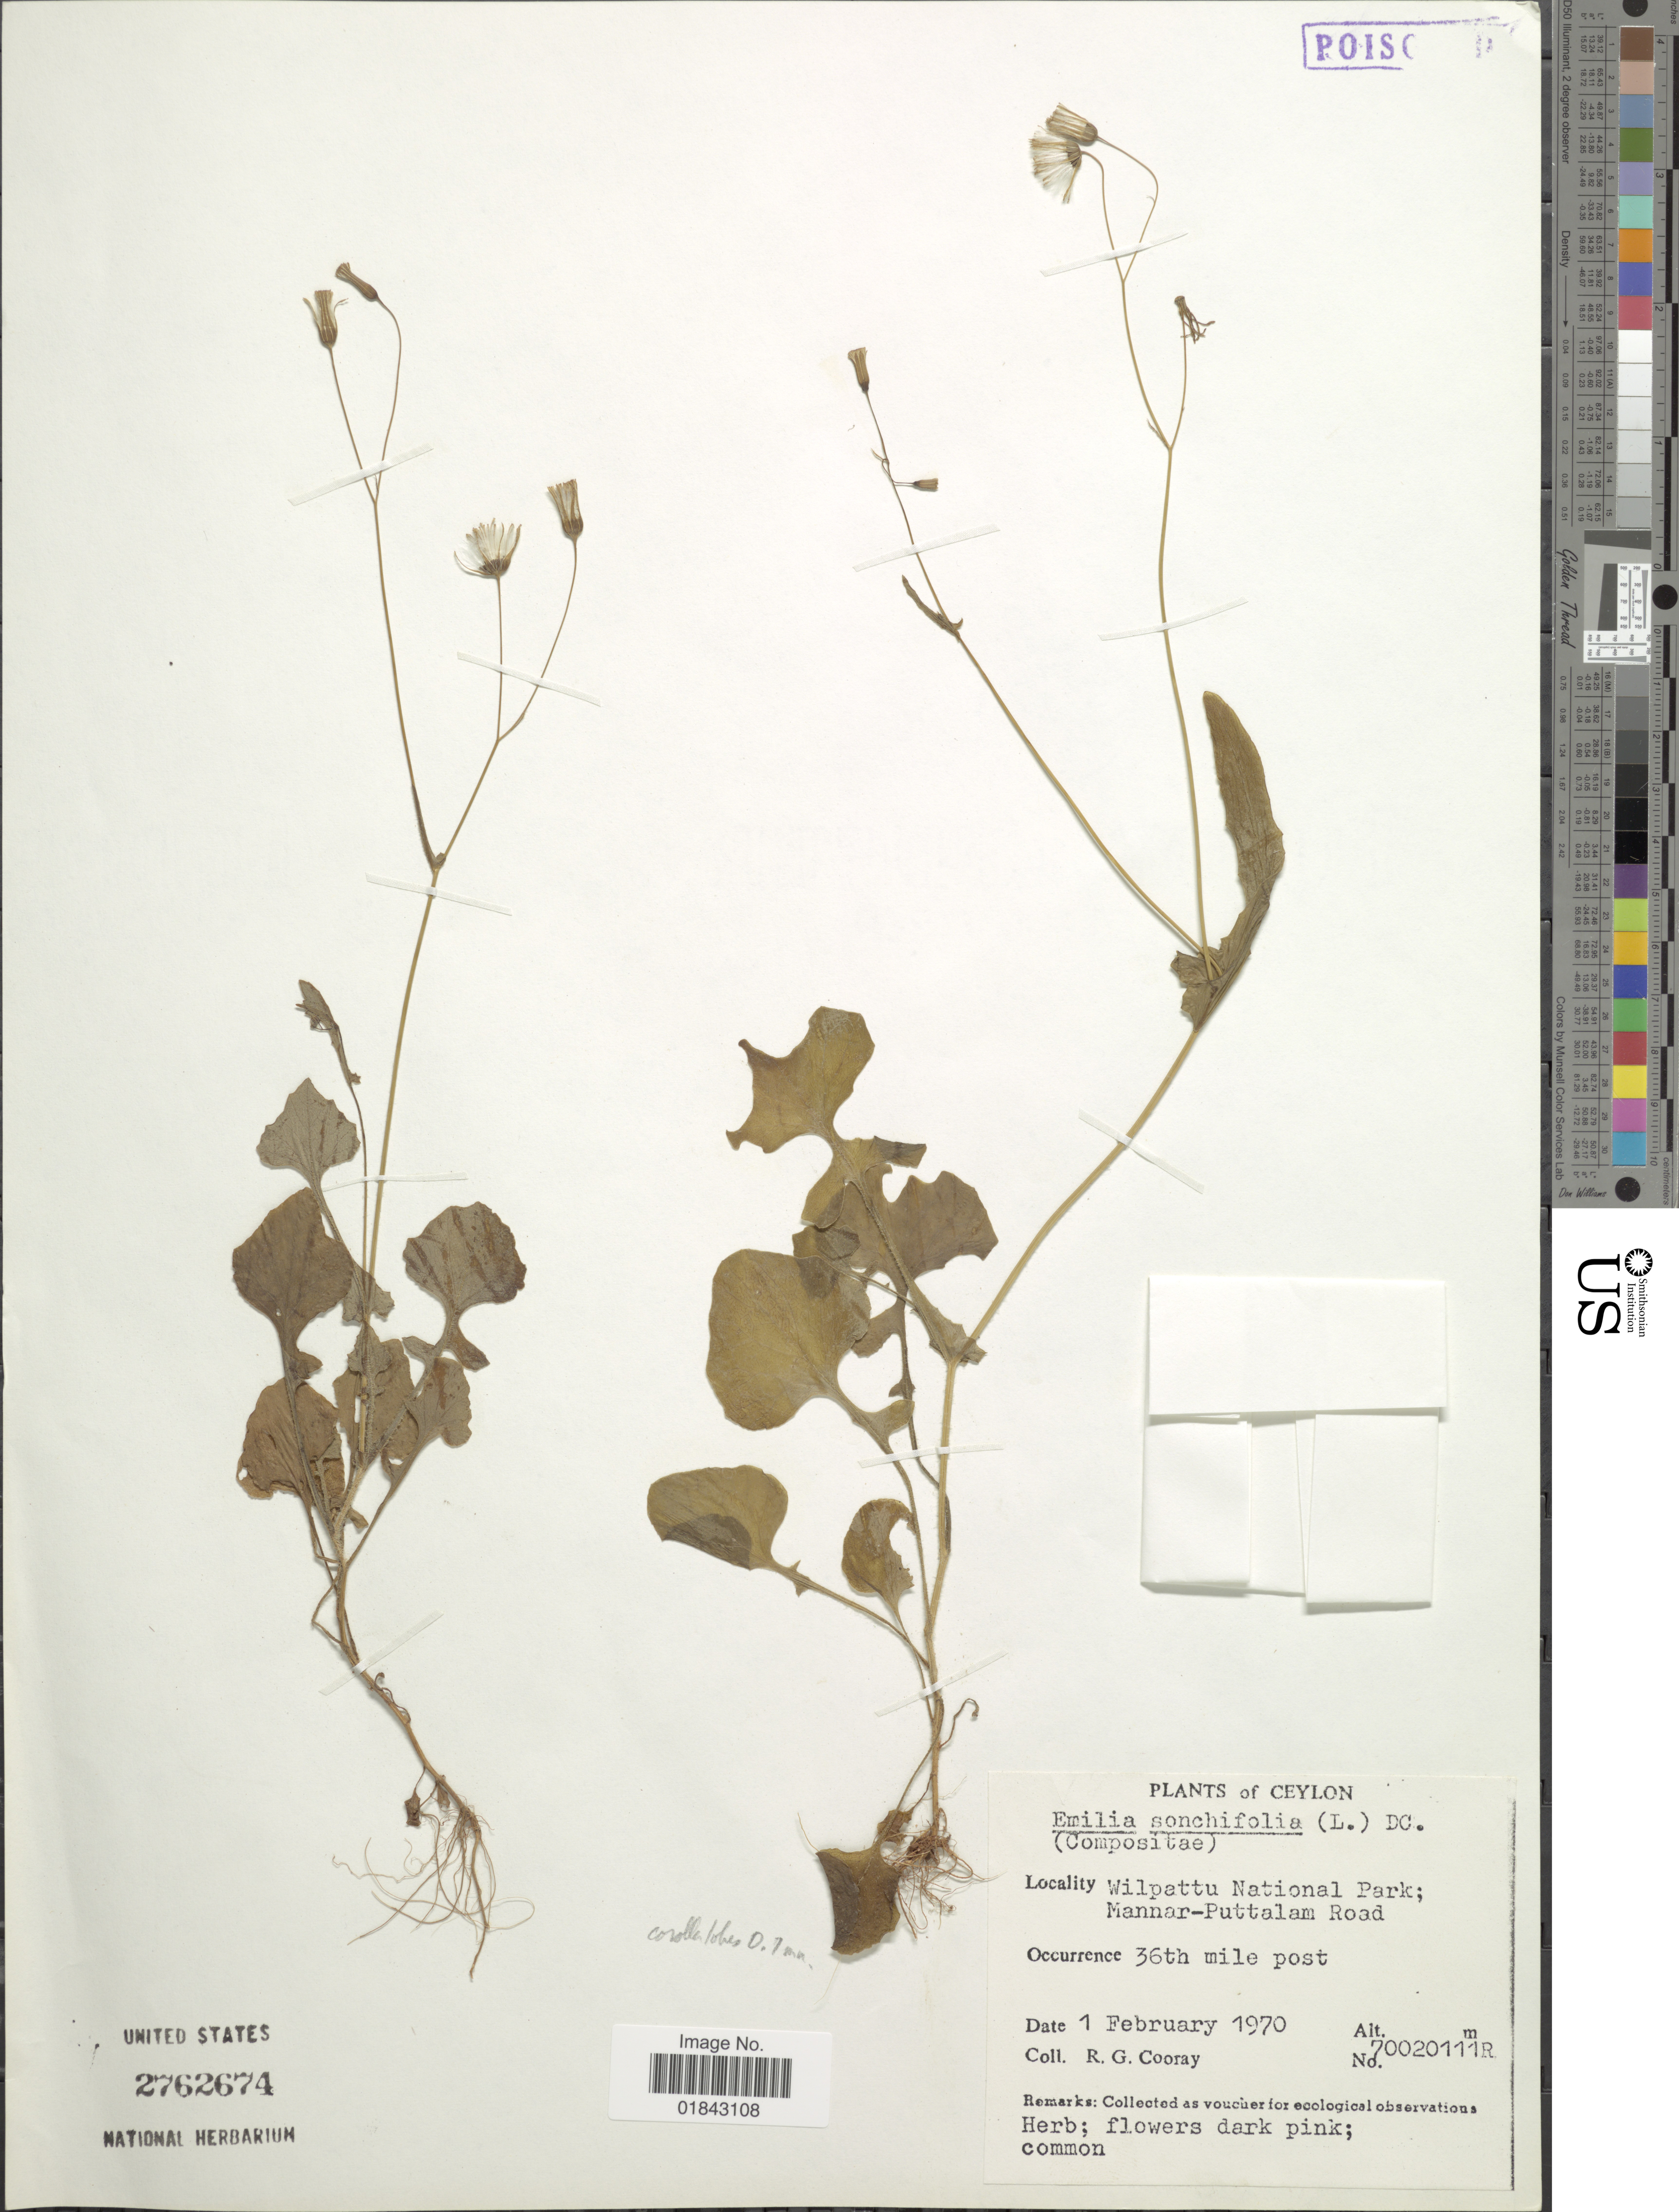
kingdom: Plantae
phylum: Tracheophyta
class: Magnoliopsida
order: Asterales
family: Asteraceae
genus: Emilia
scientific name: Emilia sonchifolia var. sonchifolia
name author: (L.) DC.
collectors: R. Cooray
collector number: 70020111R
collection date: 1970-02-01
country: Sri Lanka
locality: Ceylon, Wilpattu National Park; Mannar-Puttalam Road, 36th mile post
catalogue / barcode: US 2762674